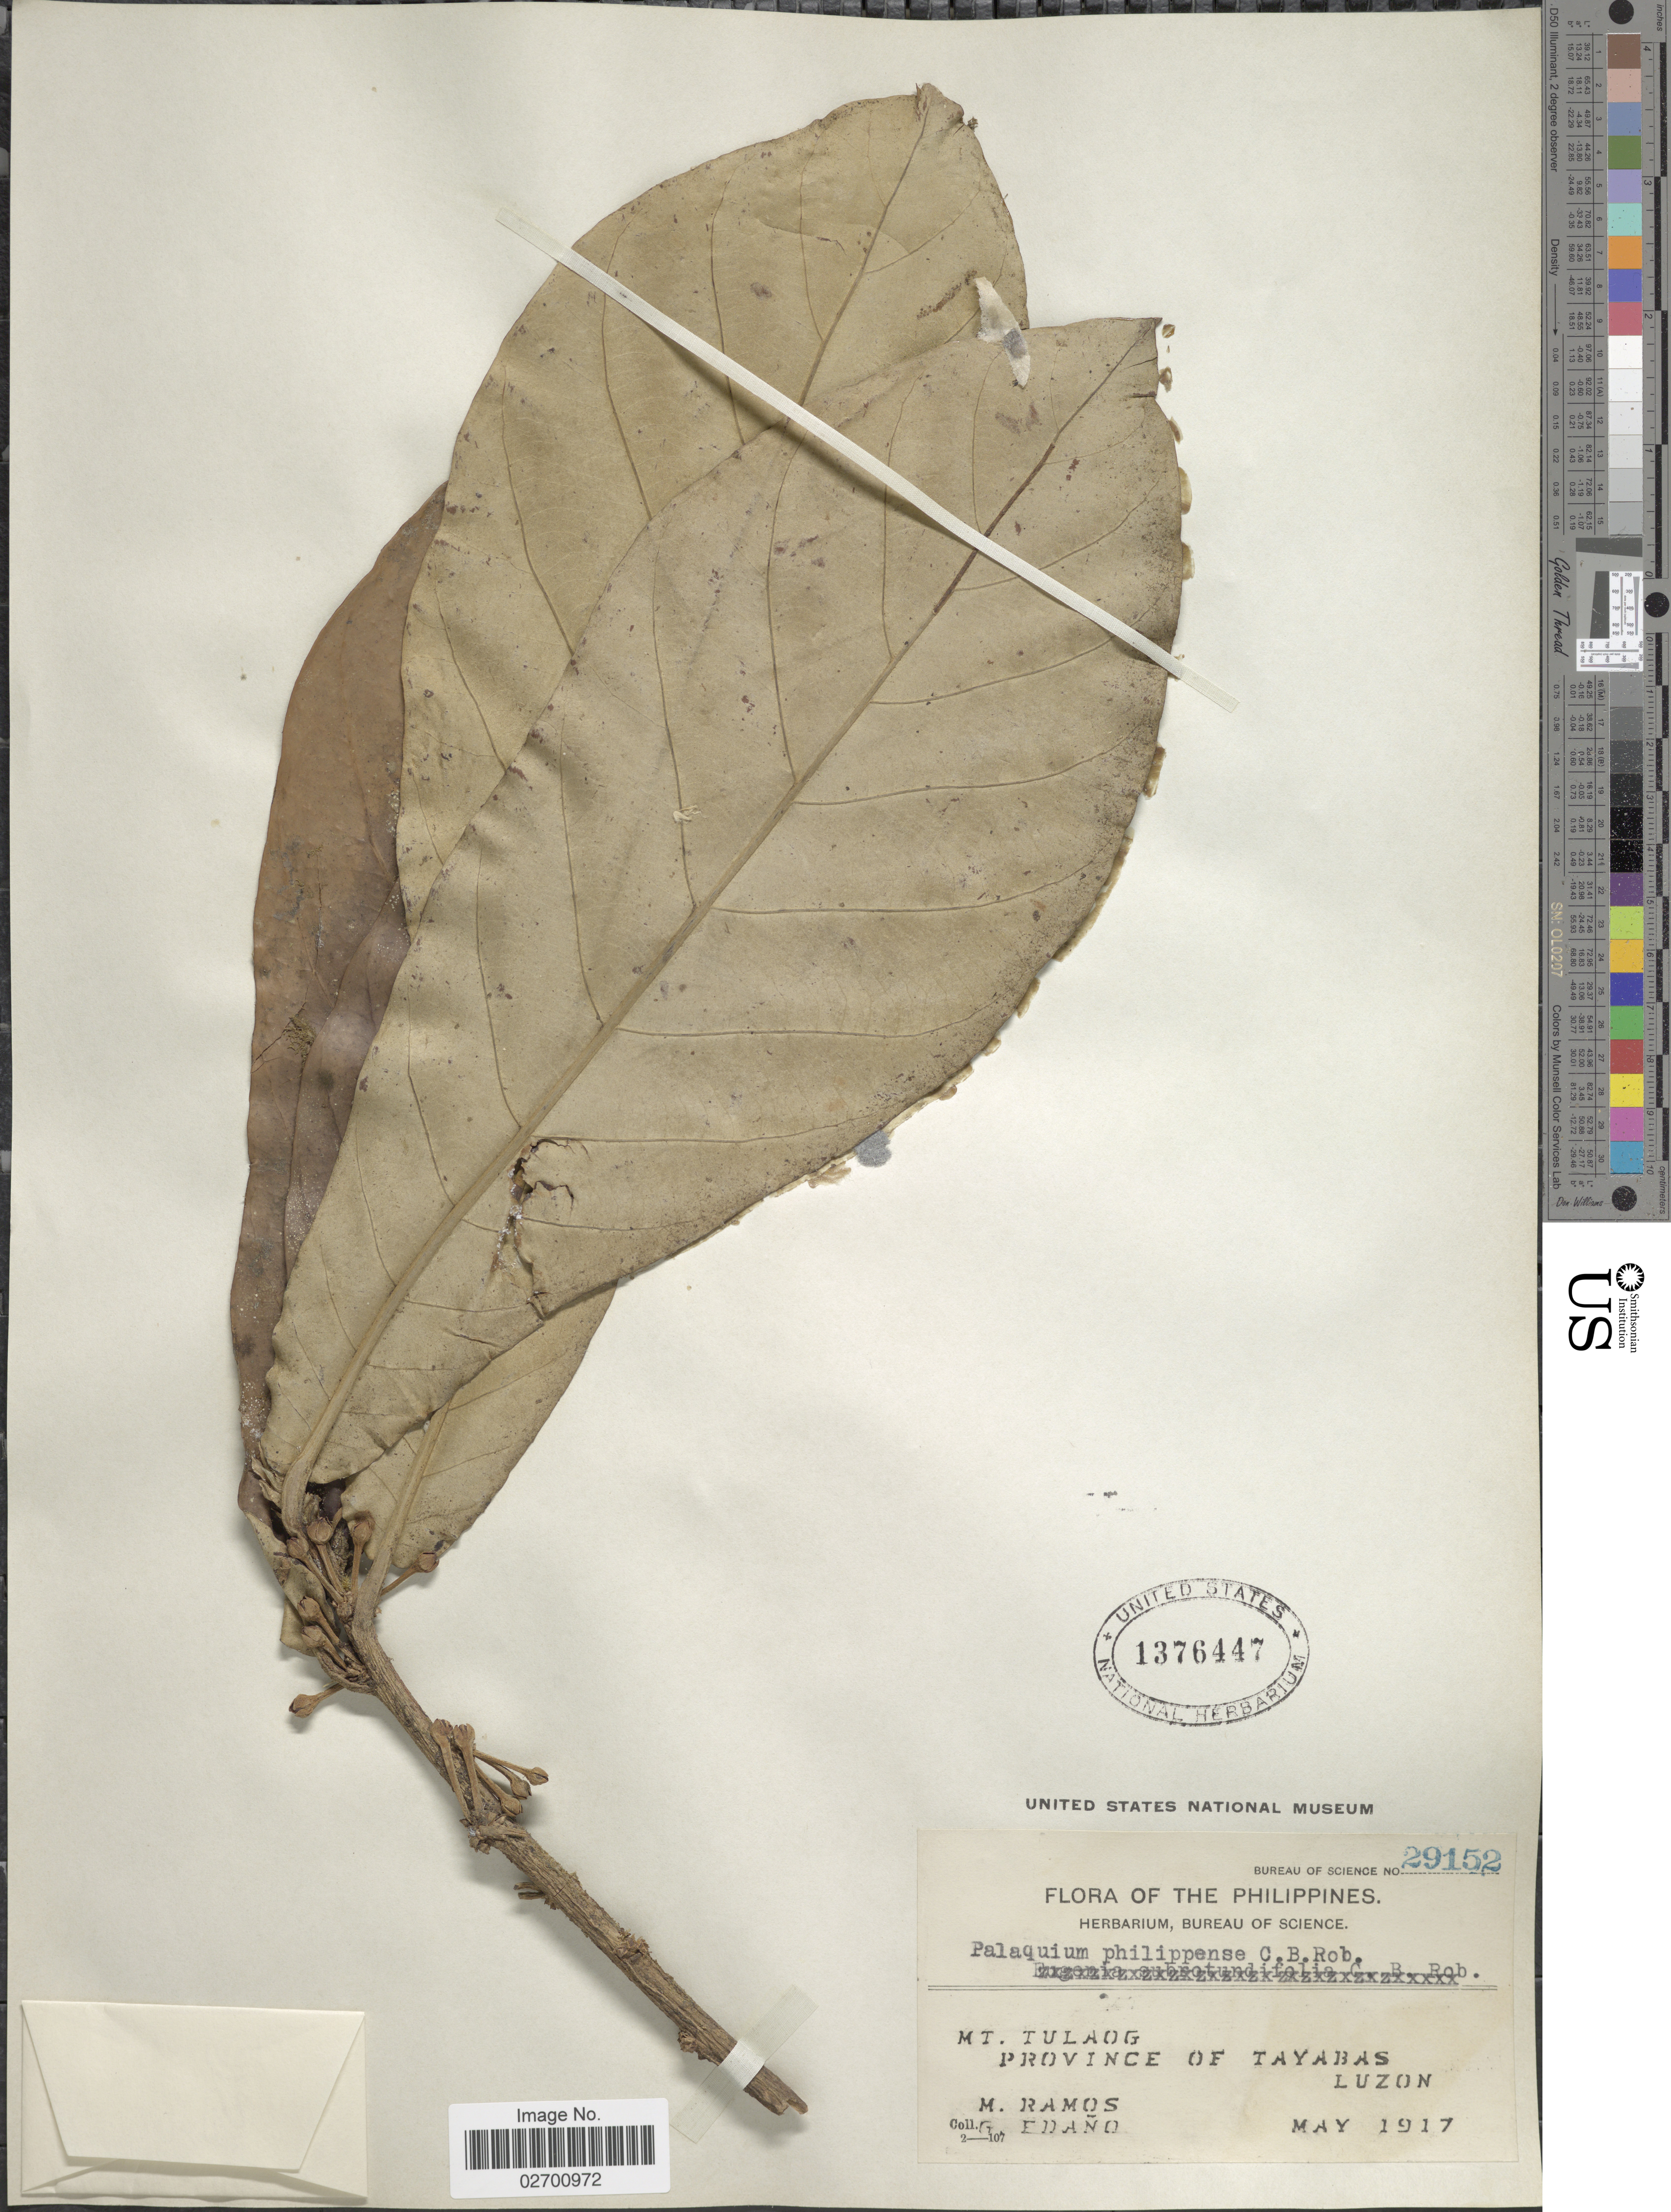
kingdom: Plantae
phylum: Tracheophyta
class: Magnoliopsida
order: Ericales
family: Sapotaceae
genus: Palaquium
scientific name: Palaquium philippense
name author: (Perr.) C.B. Rob.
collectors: M. Ramos & G. Edaño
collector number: Bureau of Science 29152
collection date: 1917-05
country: Philippines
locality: Mt. Tulaog, Province of Tayabas, Luzon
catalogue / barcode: US 1376447